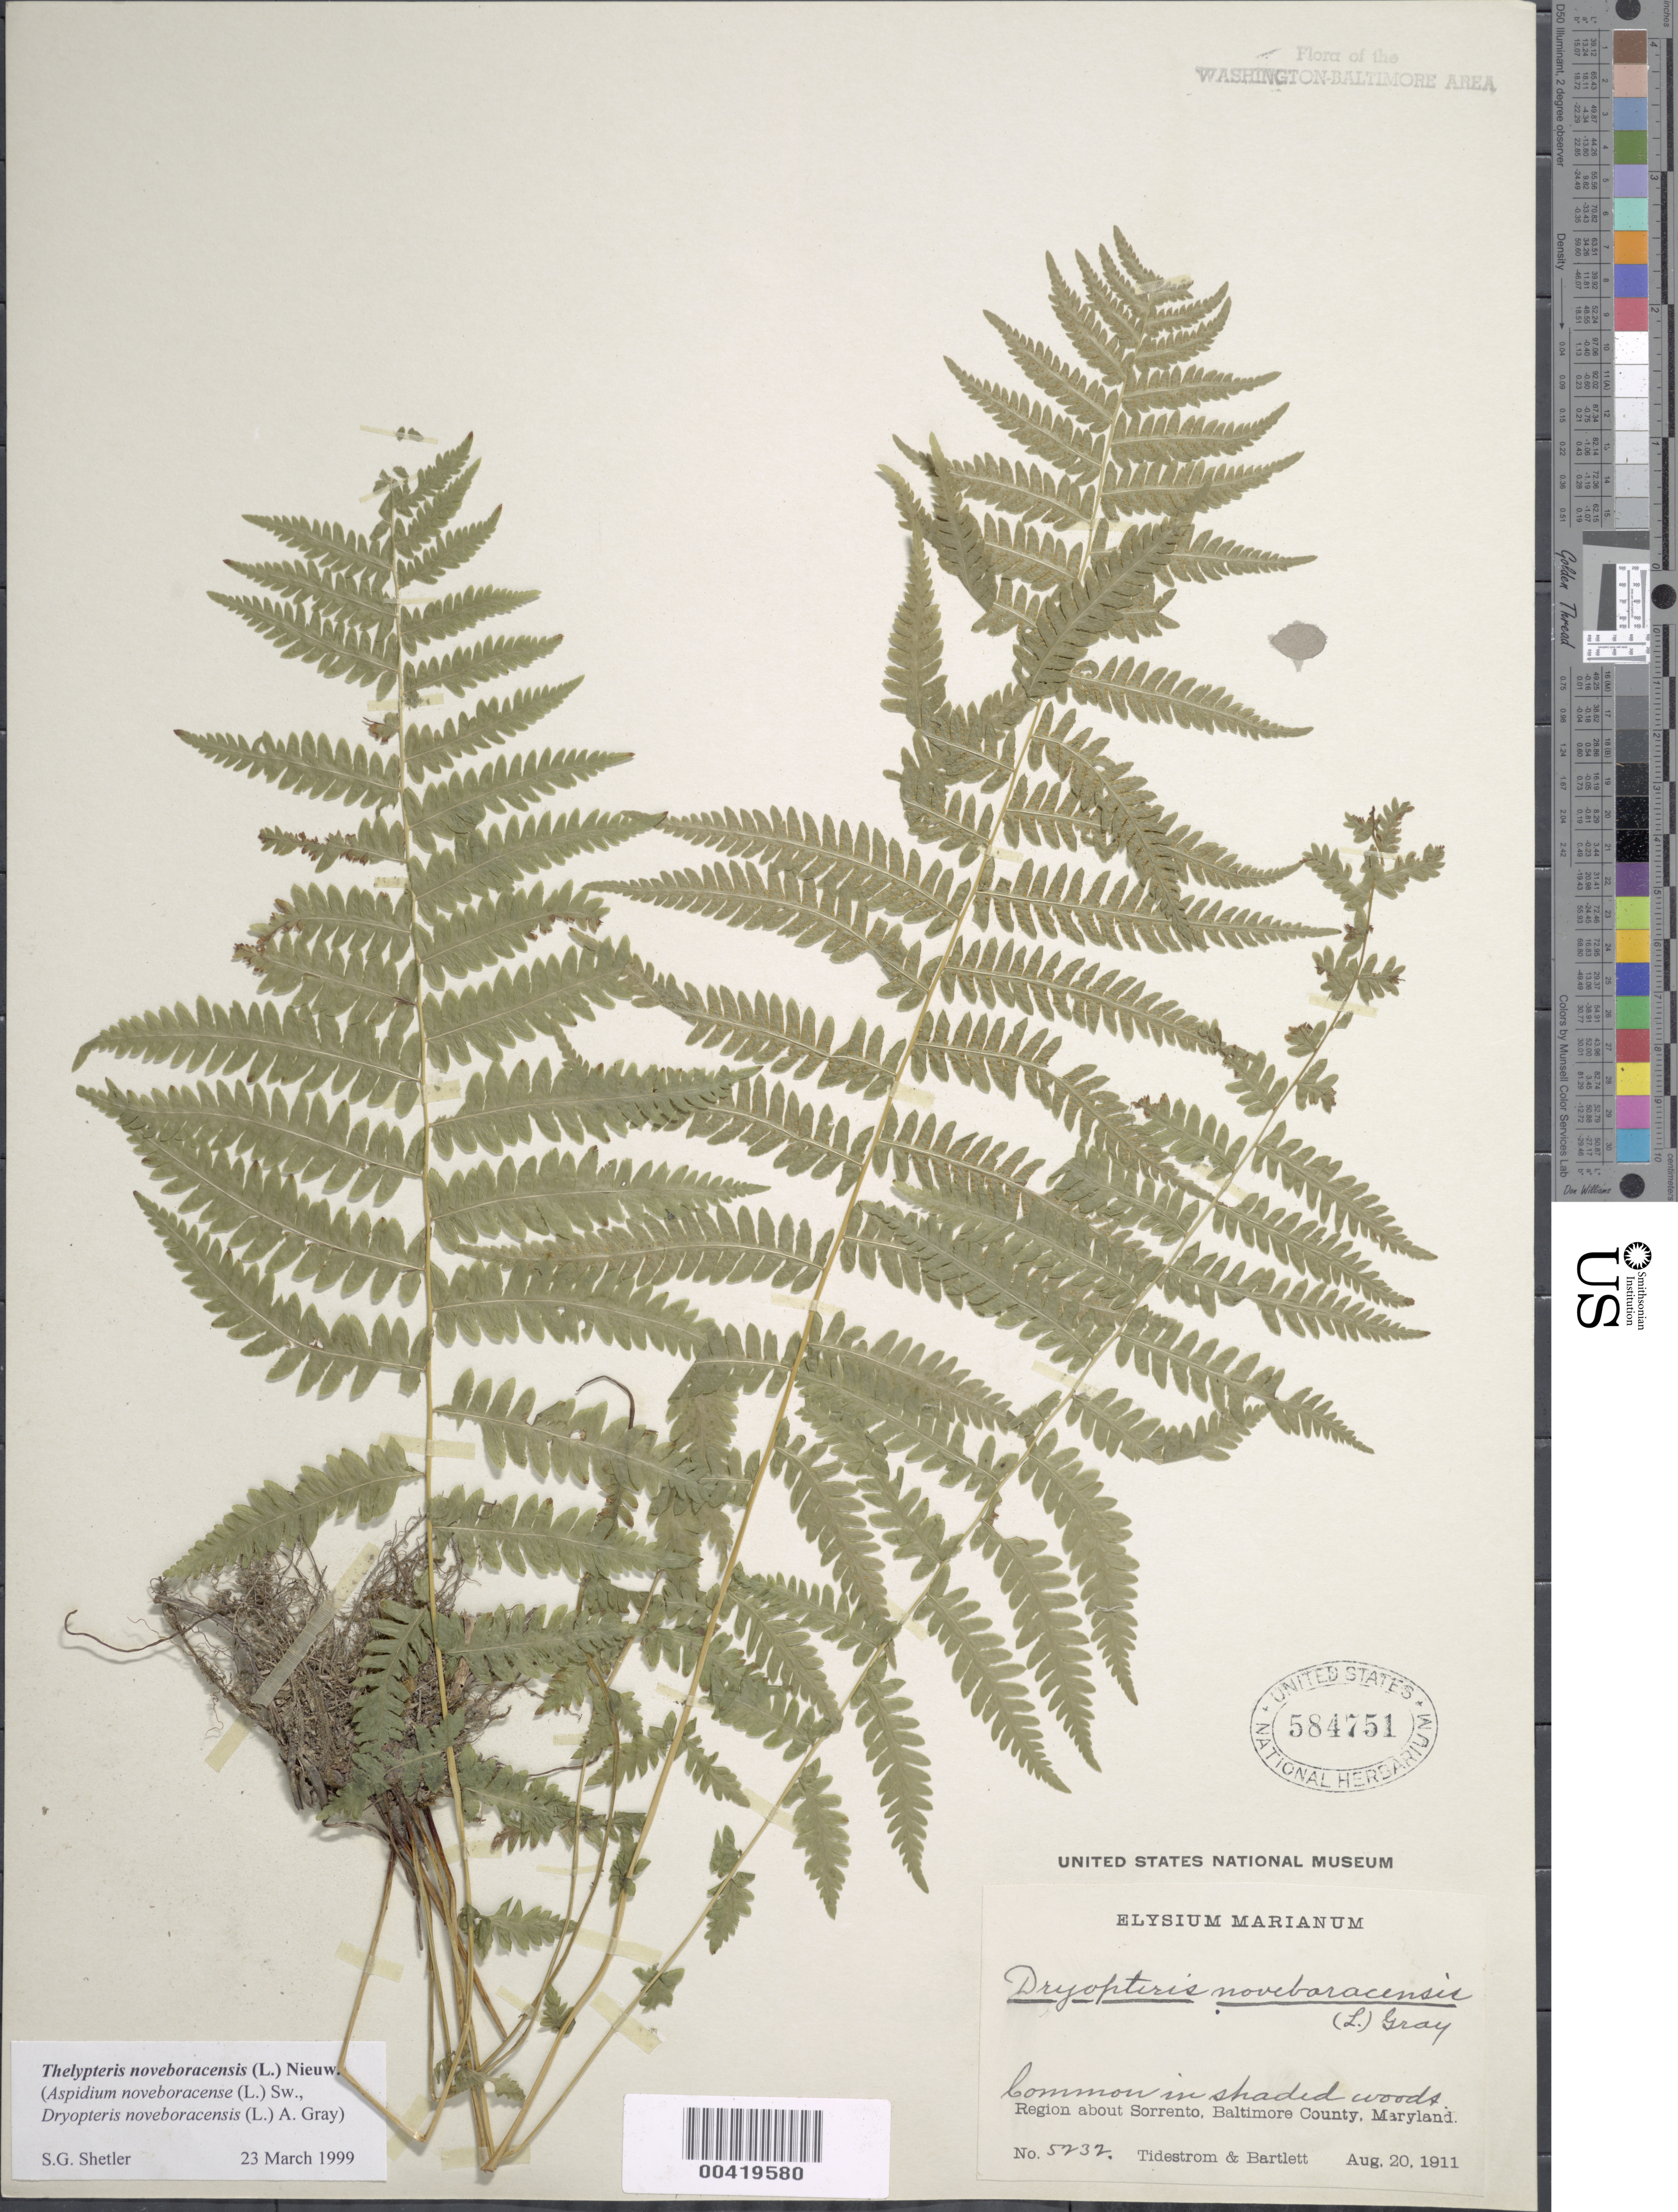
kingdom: Plantae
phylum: Tracheophyta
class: Polypodiopsida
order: Polypodiales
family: Thelypteridaceae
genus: Parathelypteris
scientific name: Parathelypteris noveboracensis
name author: (L.) Ching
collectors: I. F. Tidestrom & H. H. Bartlett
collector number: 5232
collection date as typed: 20 Aug 1911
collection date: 1911-08-20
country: United States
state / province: Maryland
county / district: Baltimore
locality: Sorrento region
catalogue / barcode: US 584751